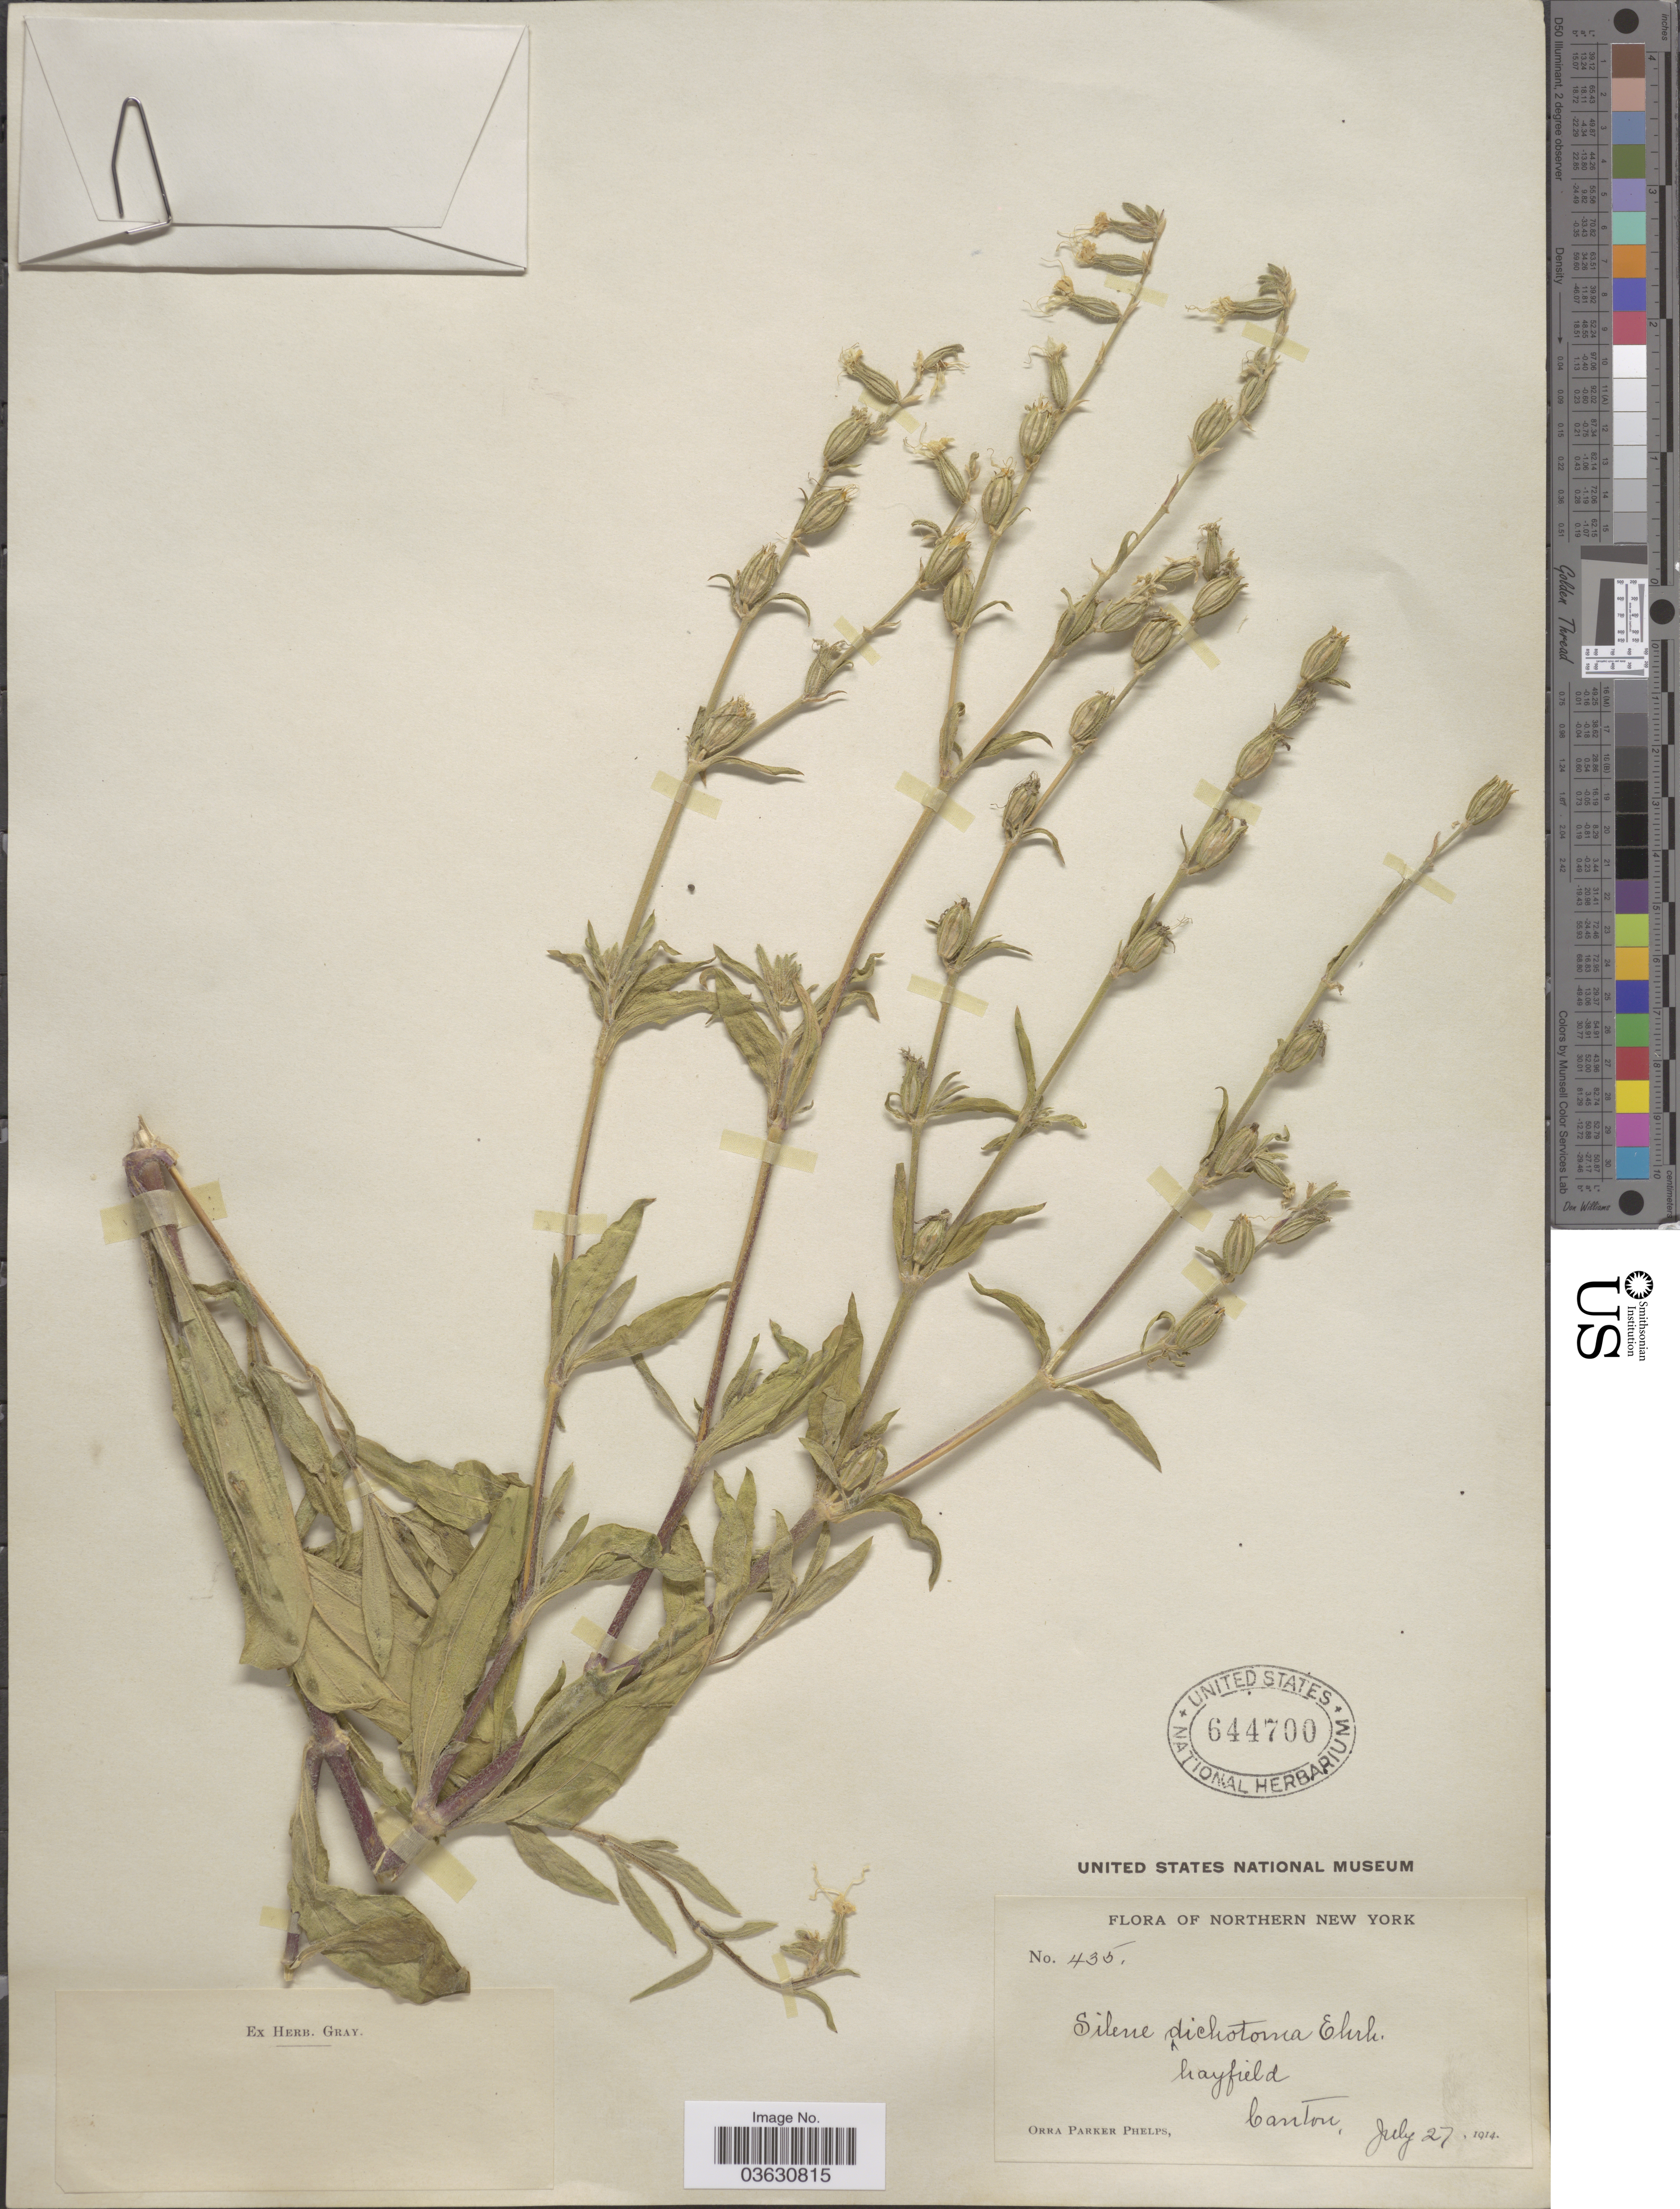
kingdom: Plantae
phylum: Tracheophyta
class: Magnoliopsida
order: Caryophyllales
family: Caryophyllaceae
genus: Silene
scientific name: Silene dichotoma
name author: Ehrh.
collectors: O. P. Phelps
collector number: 435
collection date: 1914-07-27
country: United States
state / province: New York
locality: Northern New York. Hayfield, Canton.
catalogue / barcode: US 644700